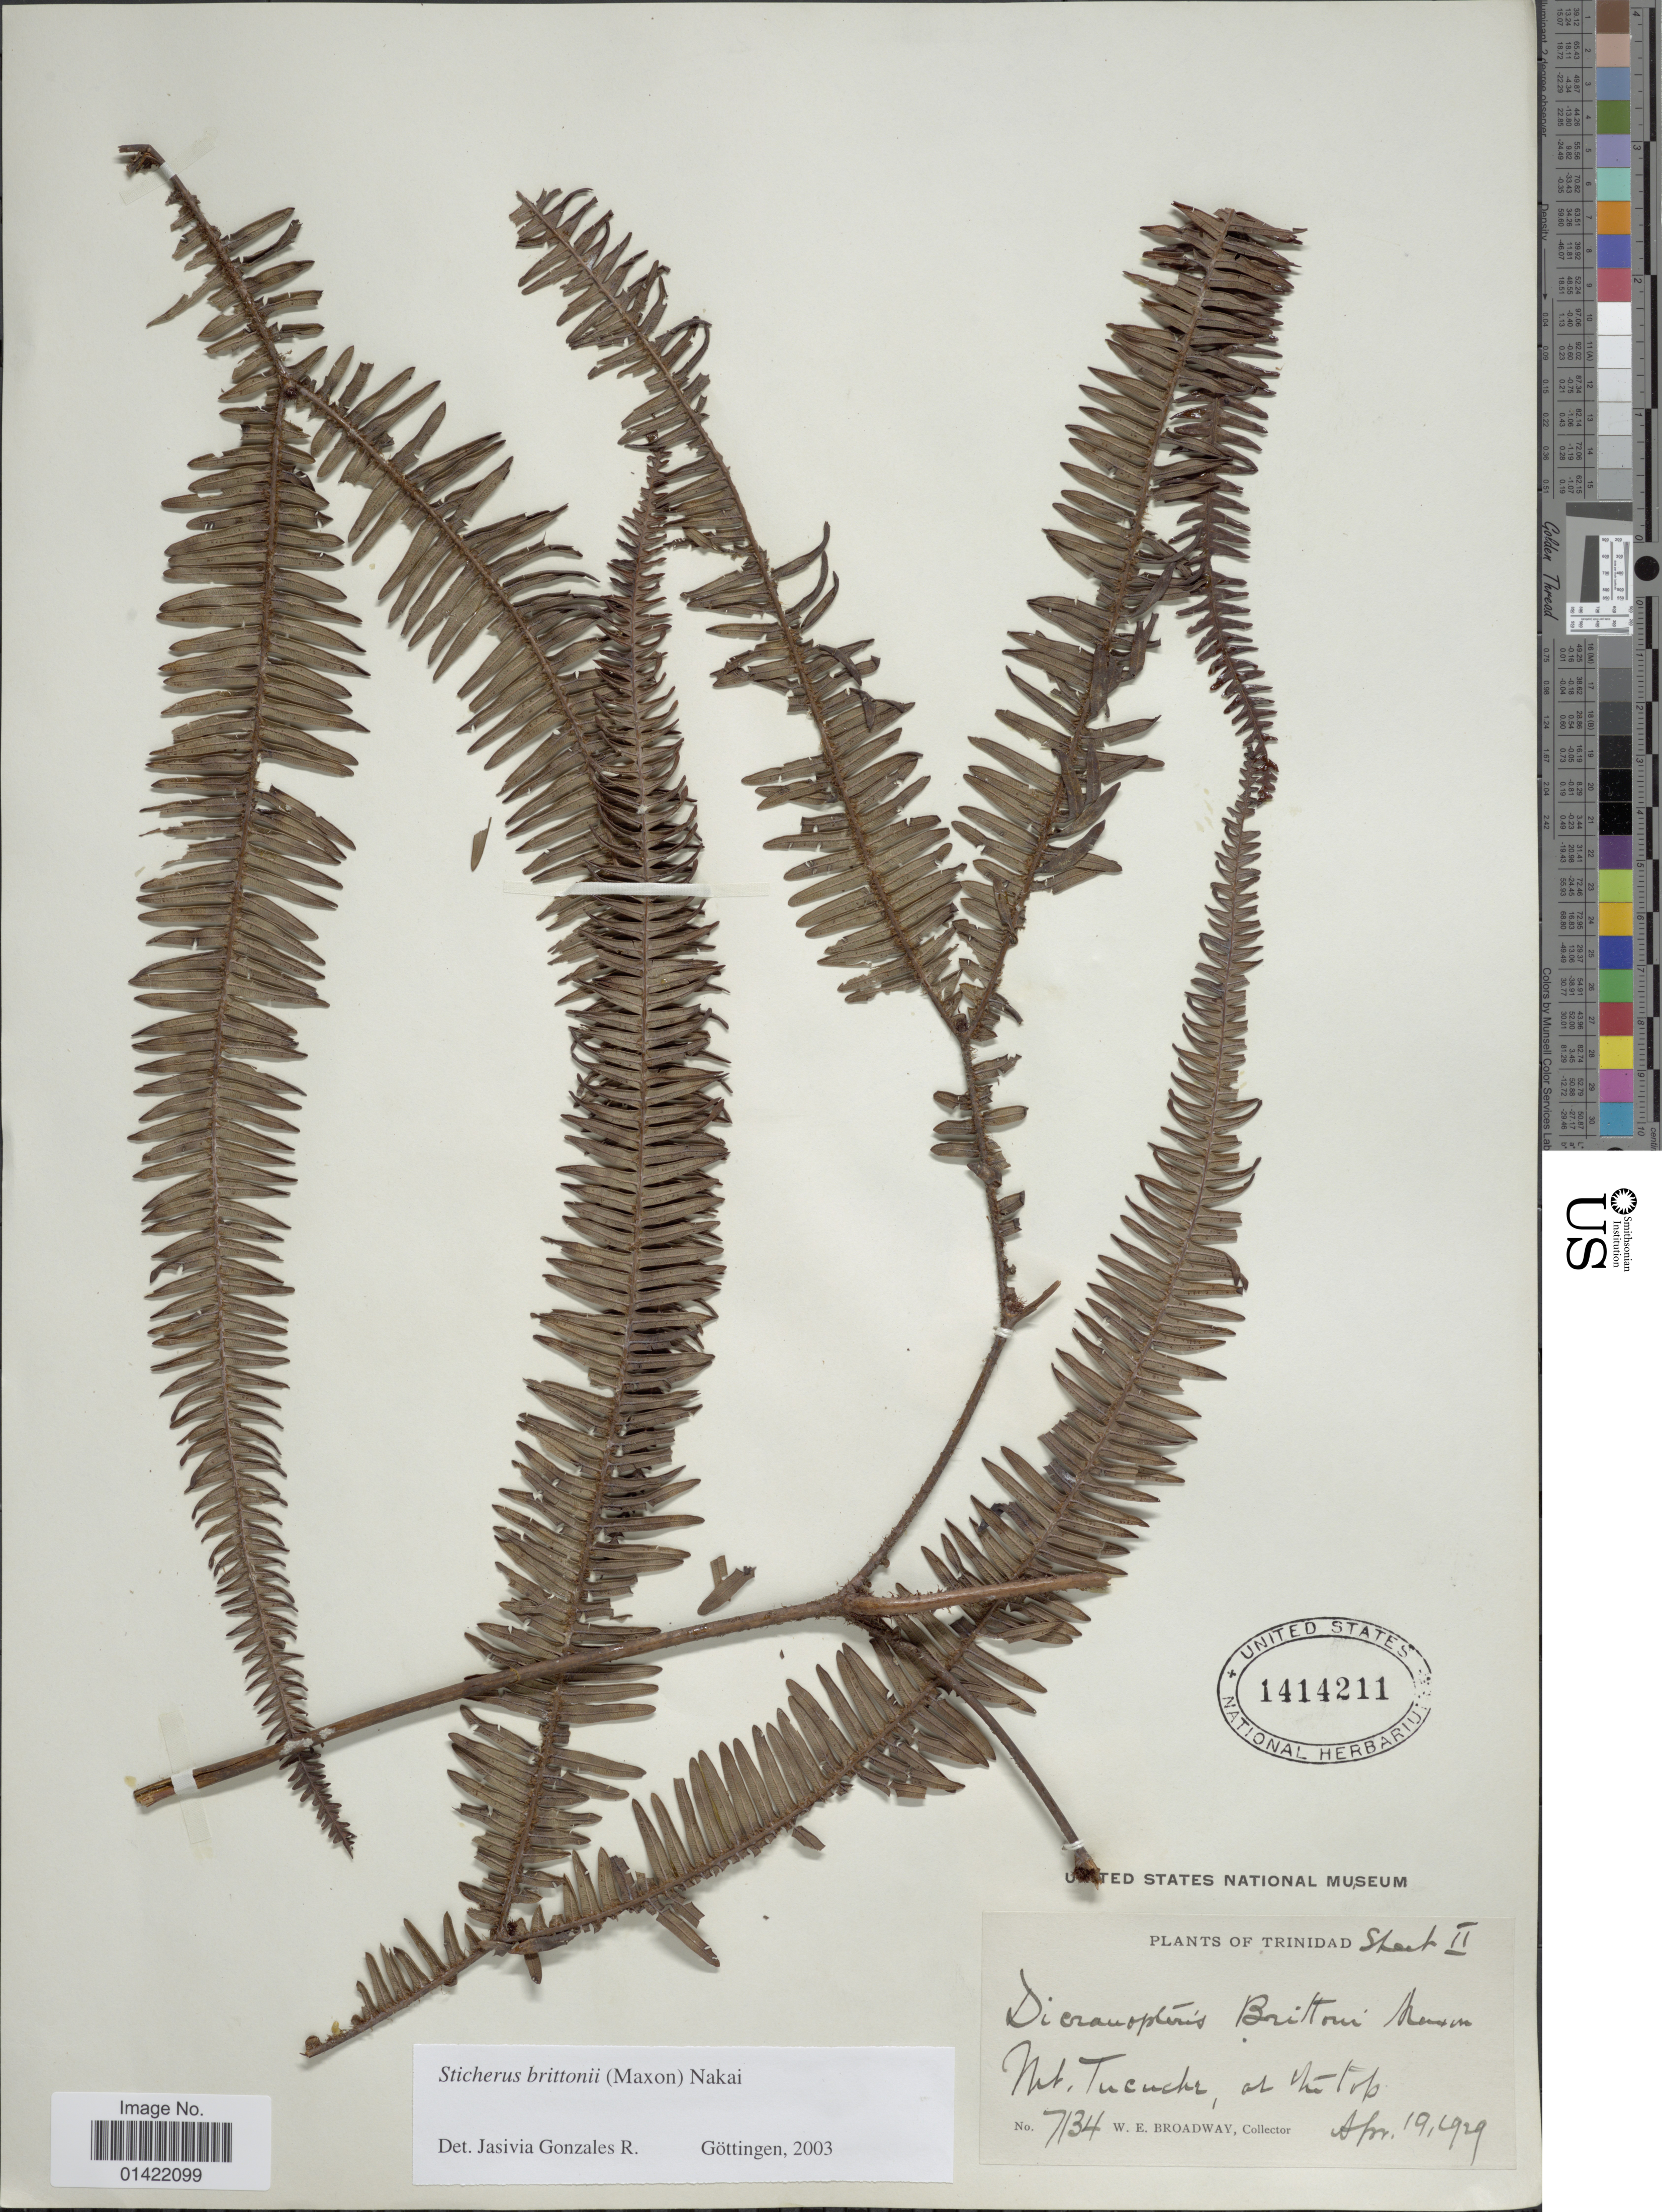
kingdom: Plantae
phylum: Tracheophyta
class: Polypodiopsida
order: Gleicheniales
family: Gleicheniaceae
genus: Sticherus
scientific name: Sticherus rubiginosus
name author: (Mett.) Nakai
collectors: W. E. Broadway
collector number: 7134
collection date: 1929-04-19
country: Trinidad and Tobago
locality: Trinidad. Mt. Tucuche, at the top.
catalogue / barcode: US 1414211